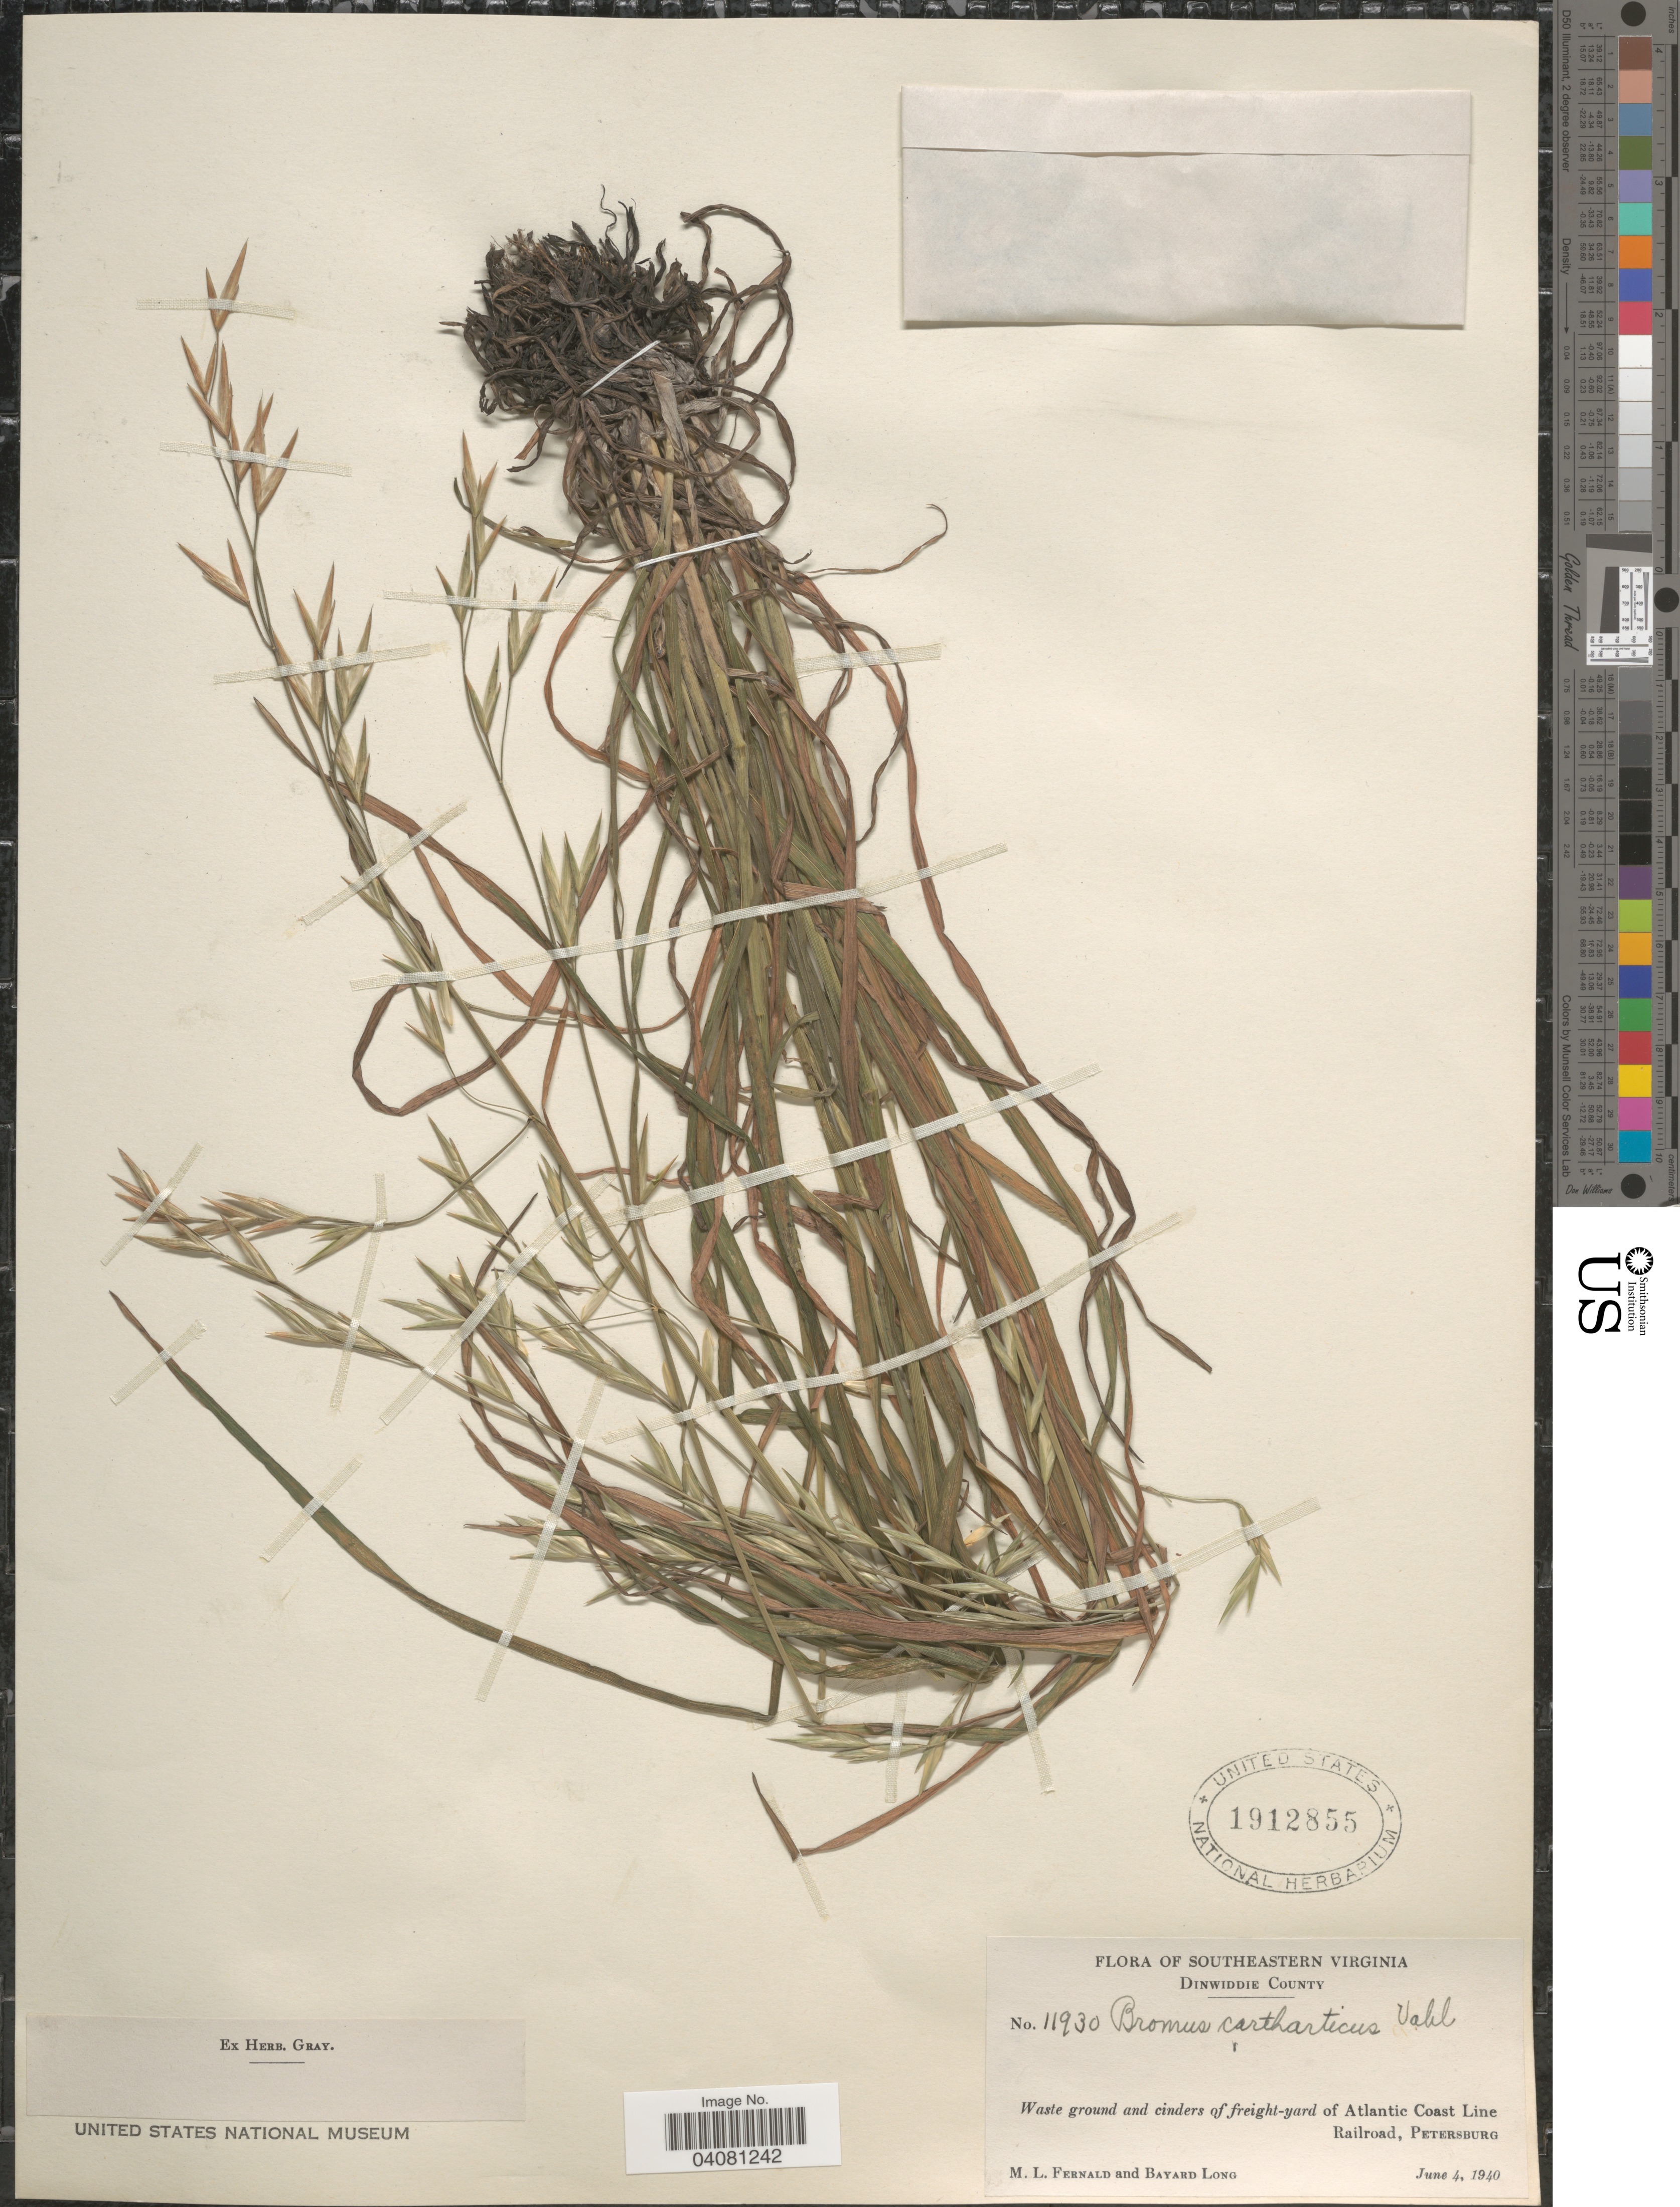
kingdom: Plantae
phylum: Tracheophyta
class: Liliopsida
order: Poales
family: Poaceae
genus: Bromus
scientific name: Bromus catharticus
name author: Vahl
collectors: M. L. Fernald & B. Long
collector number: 11930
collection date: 1940-06-04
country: United States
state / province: Virginia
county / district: Dinwiddie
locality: Southeastern Virginia. Dinwiddie County. Waste ground and cinders of freight-yard of Atlantic Coast Line. Railroad, Petersburg.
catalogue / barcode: US 1912855